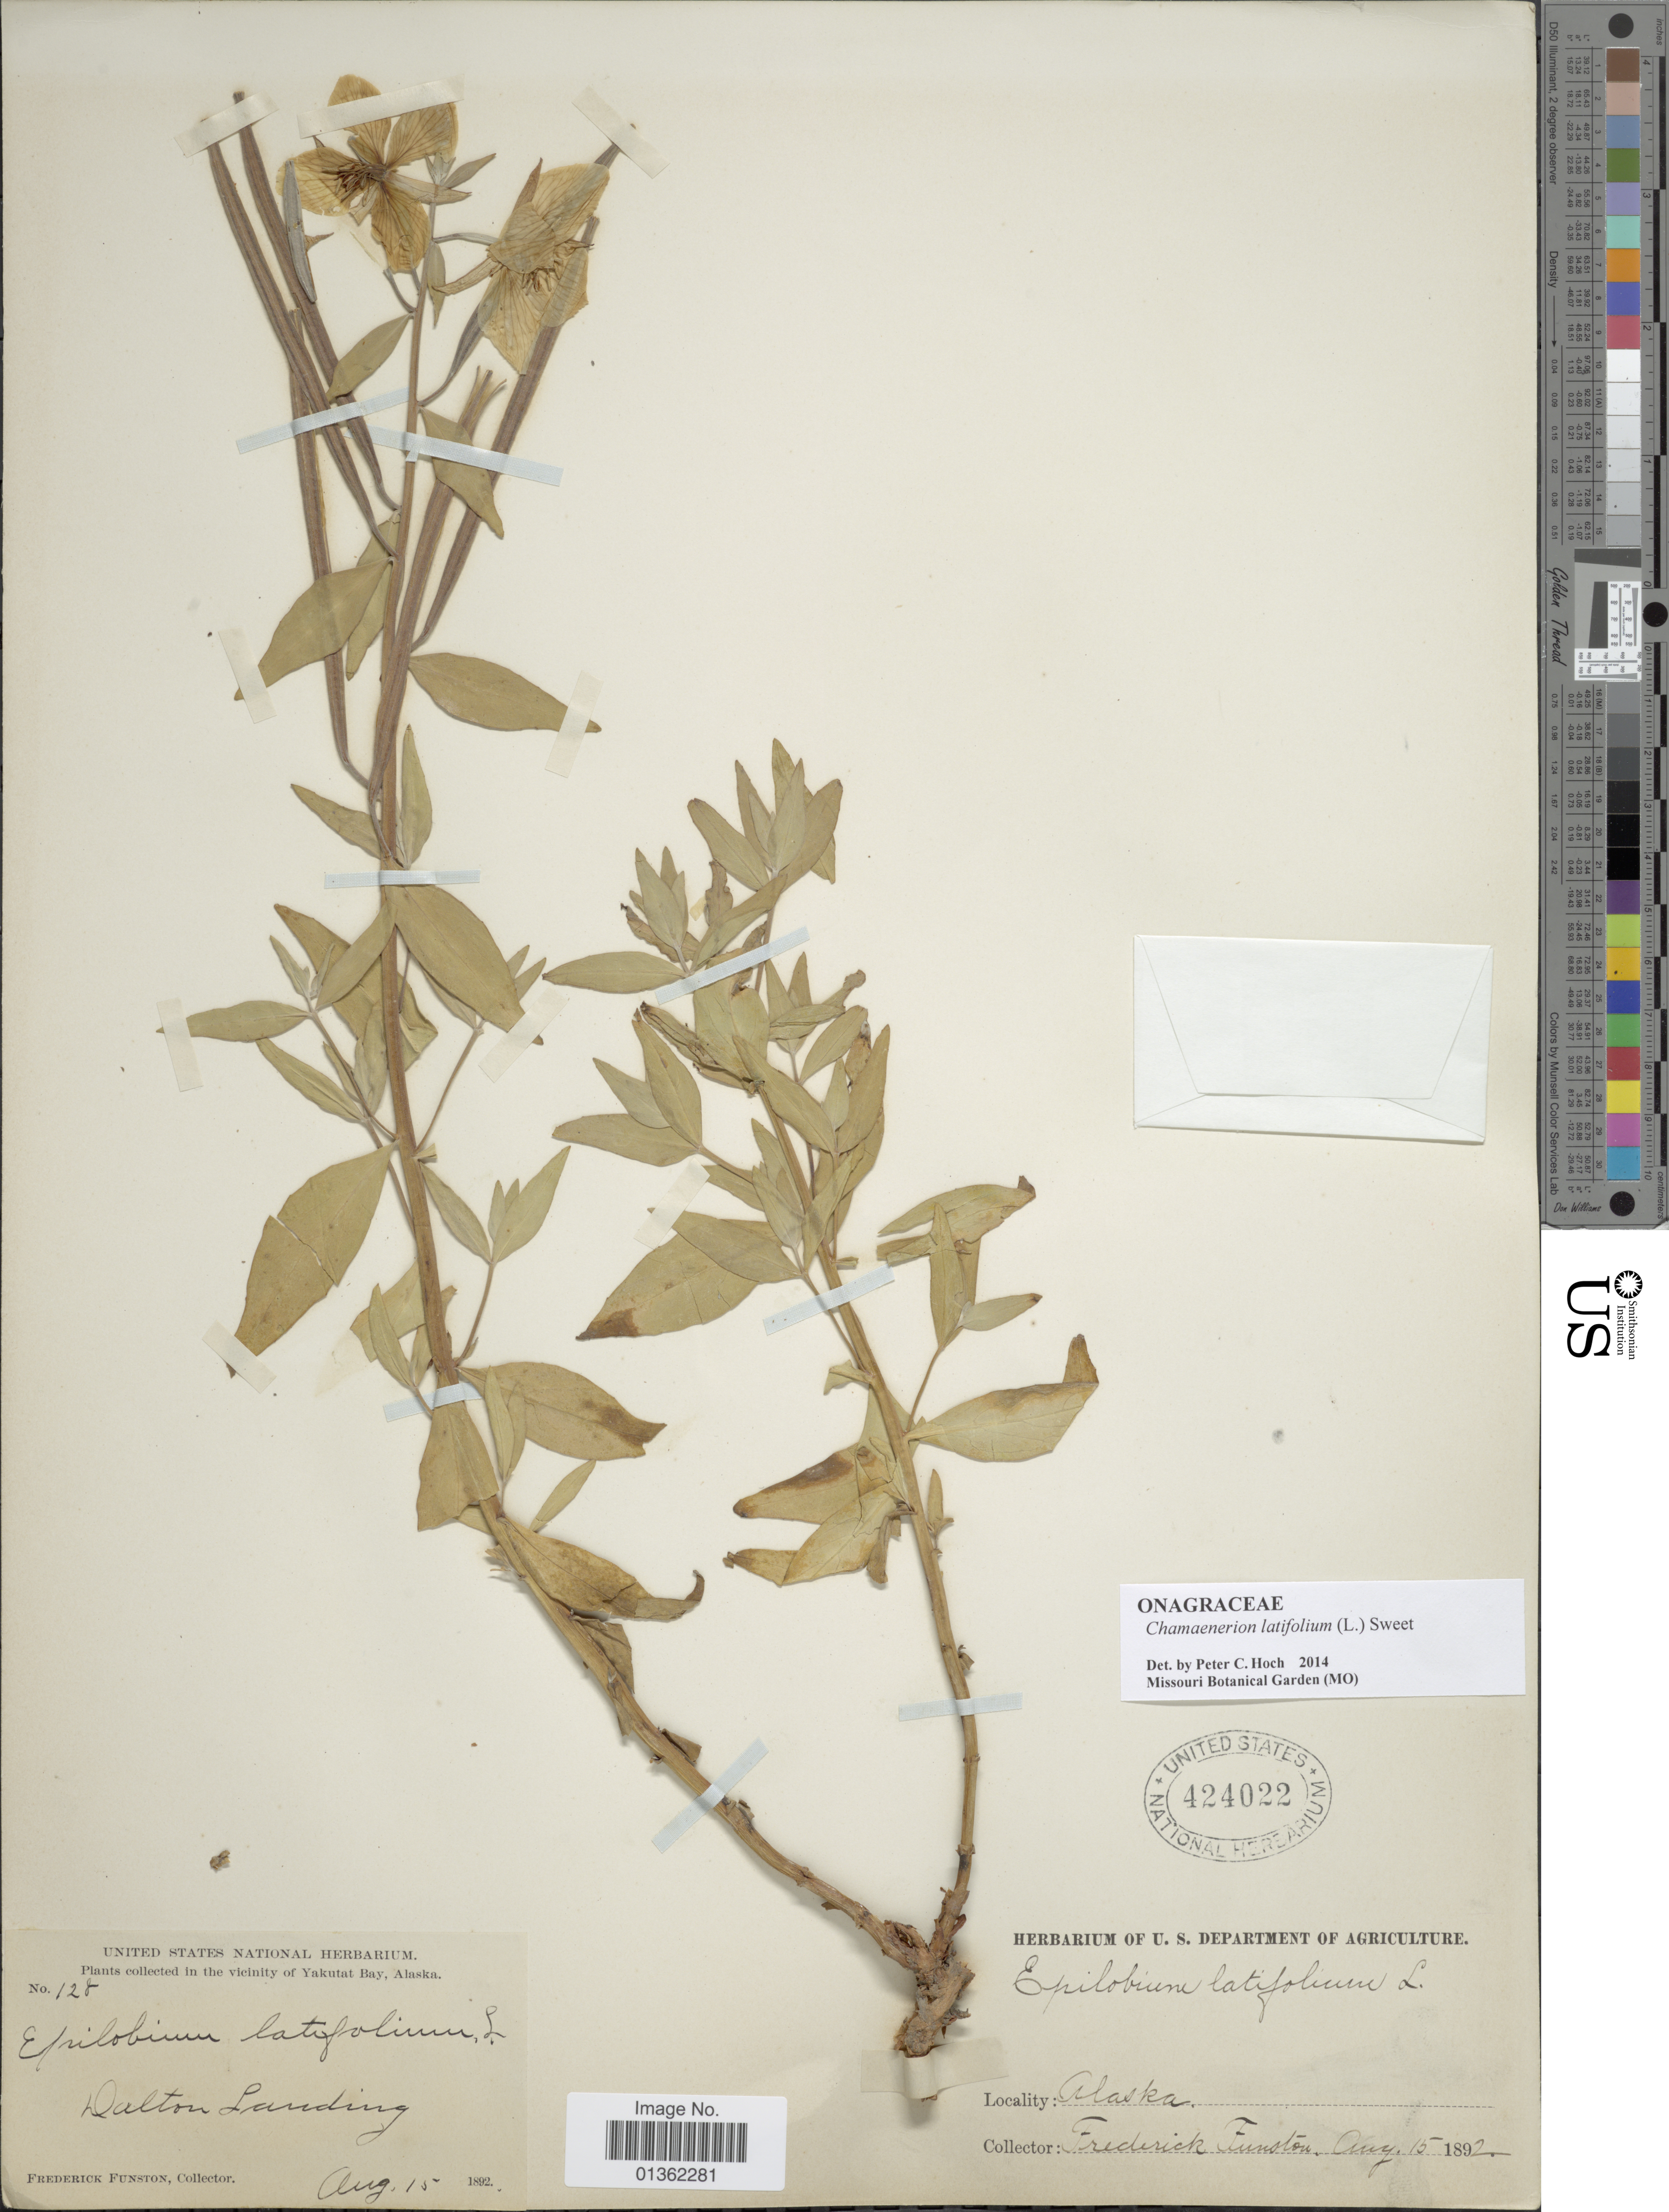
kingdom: Plantae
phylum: Tracheophyta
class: Magnoliopsida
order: Myrtales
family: Onagraceae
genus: Chamaenerion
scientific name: Chamaenerion latifolium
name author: (L.) Th. Fr. & Lange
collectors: F. Funston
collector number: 128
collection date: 1892-08-15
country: United States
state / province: Alaska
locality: Dalton Landing.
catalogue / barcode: US 424022